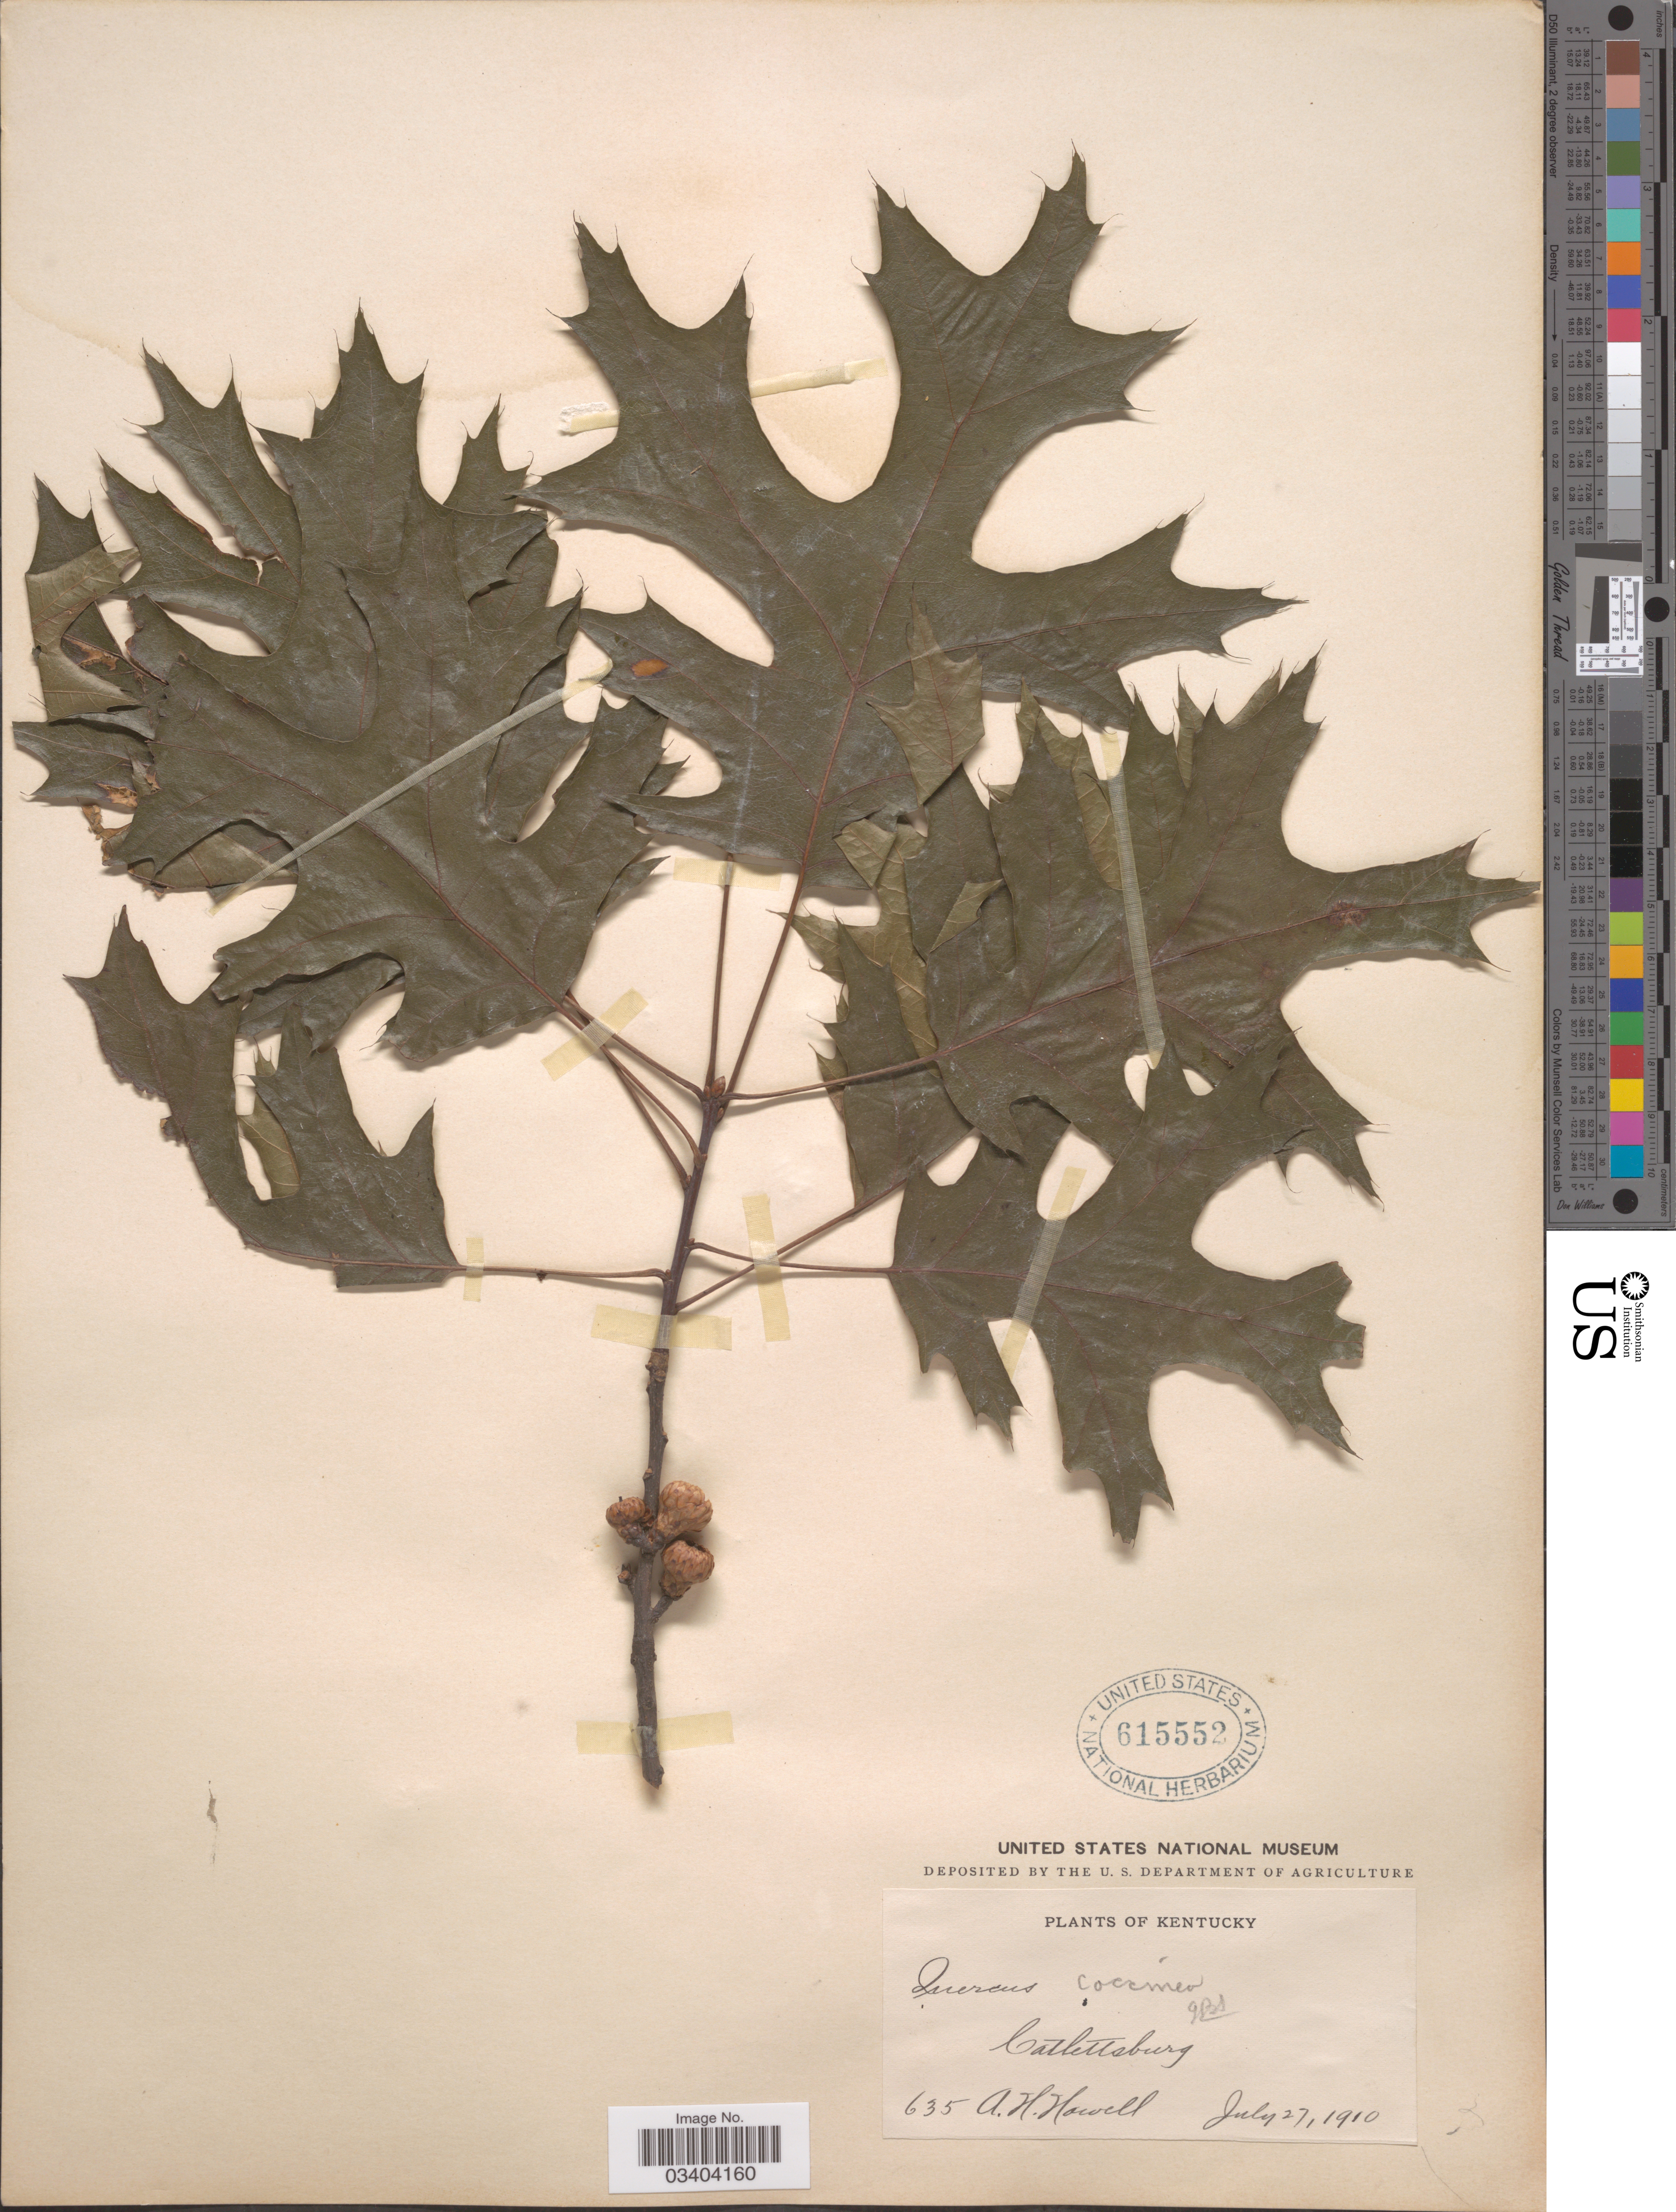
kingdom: Plantae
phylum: Tracheophyta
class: Magnoliopsida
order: Fagales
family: Fagaceae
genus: Quercus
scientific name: Quercus coccinea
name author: Münchh.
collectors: A. Howell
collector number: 635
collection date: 1910-07-27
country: United States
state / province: Kentucky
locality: Catlettsburg.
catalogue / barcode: US 615552